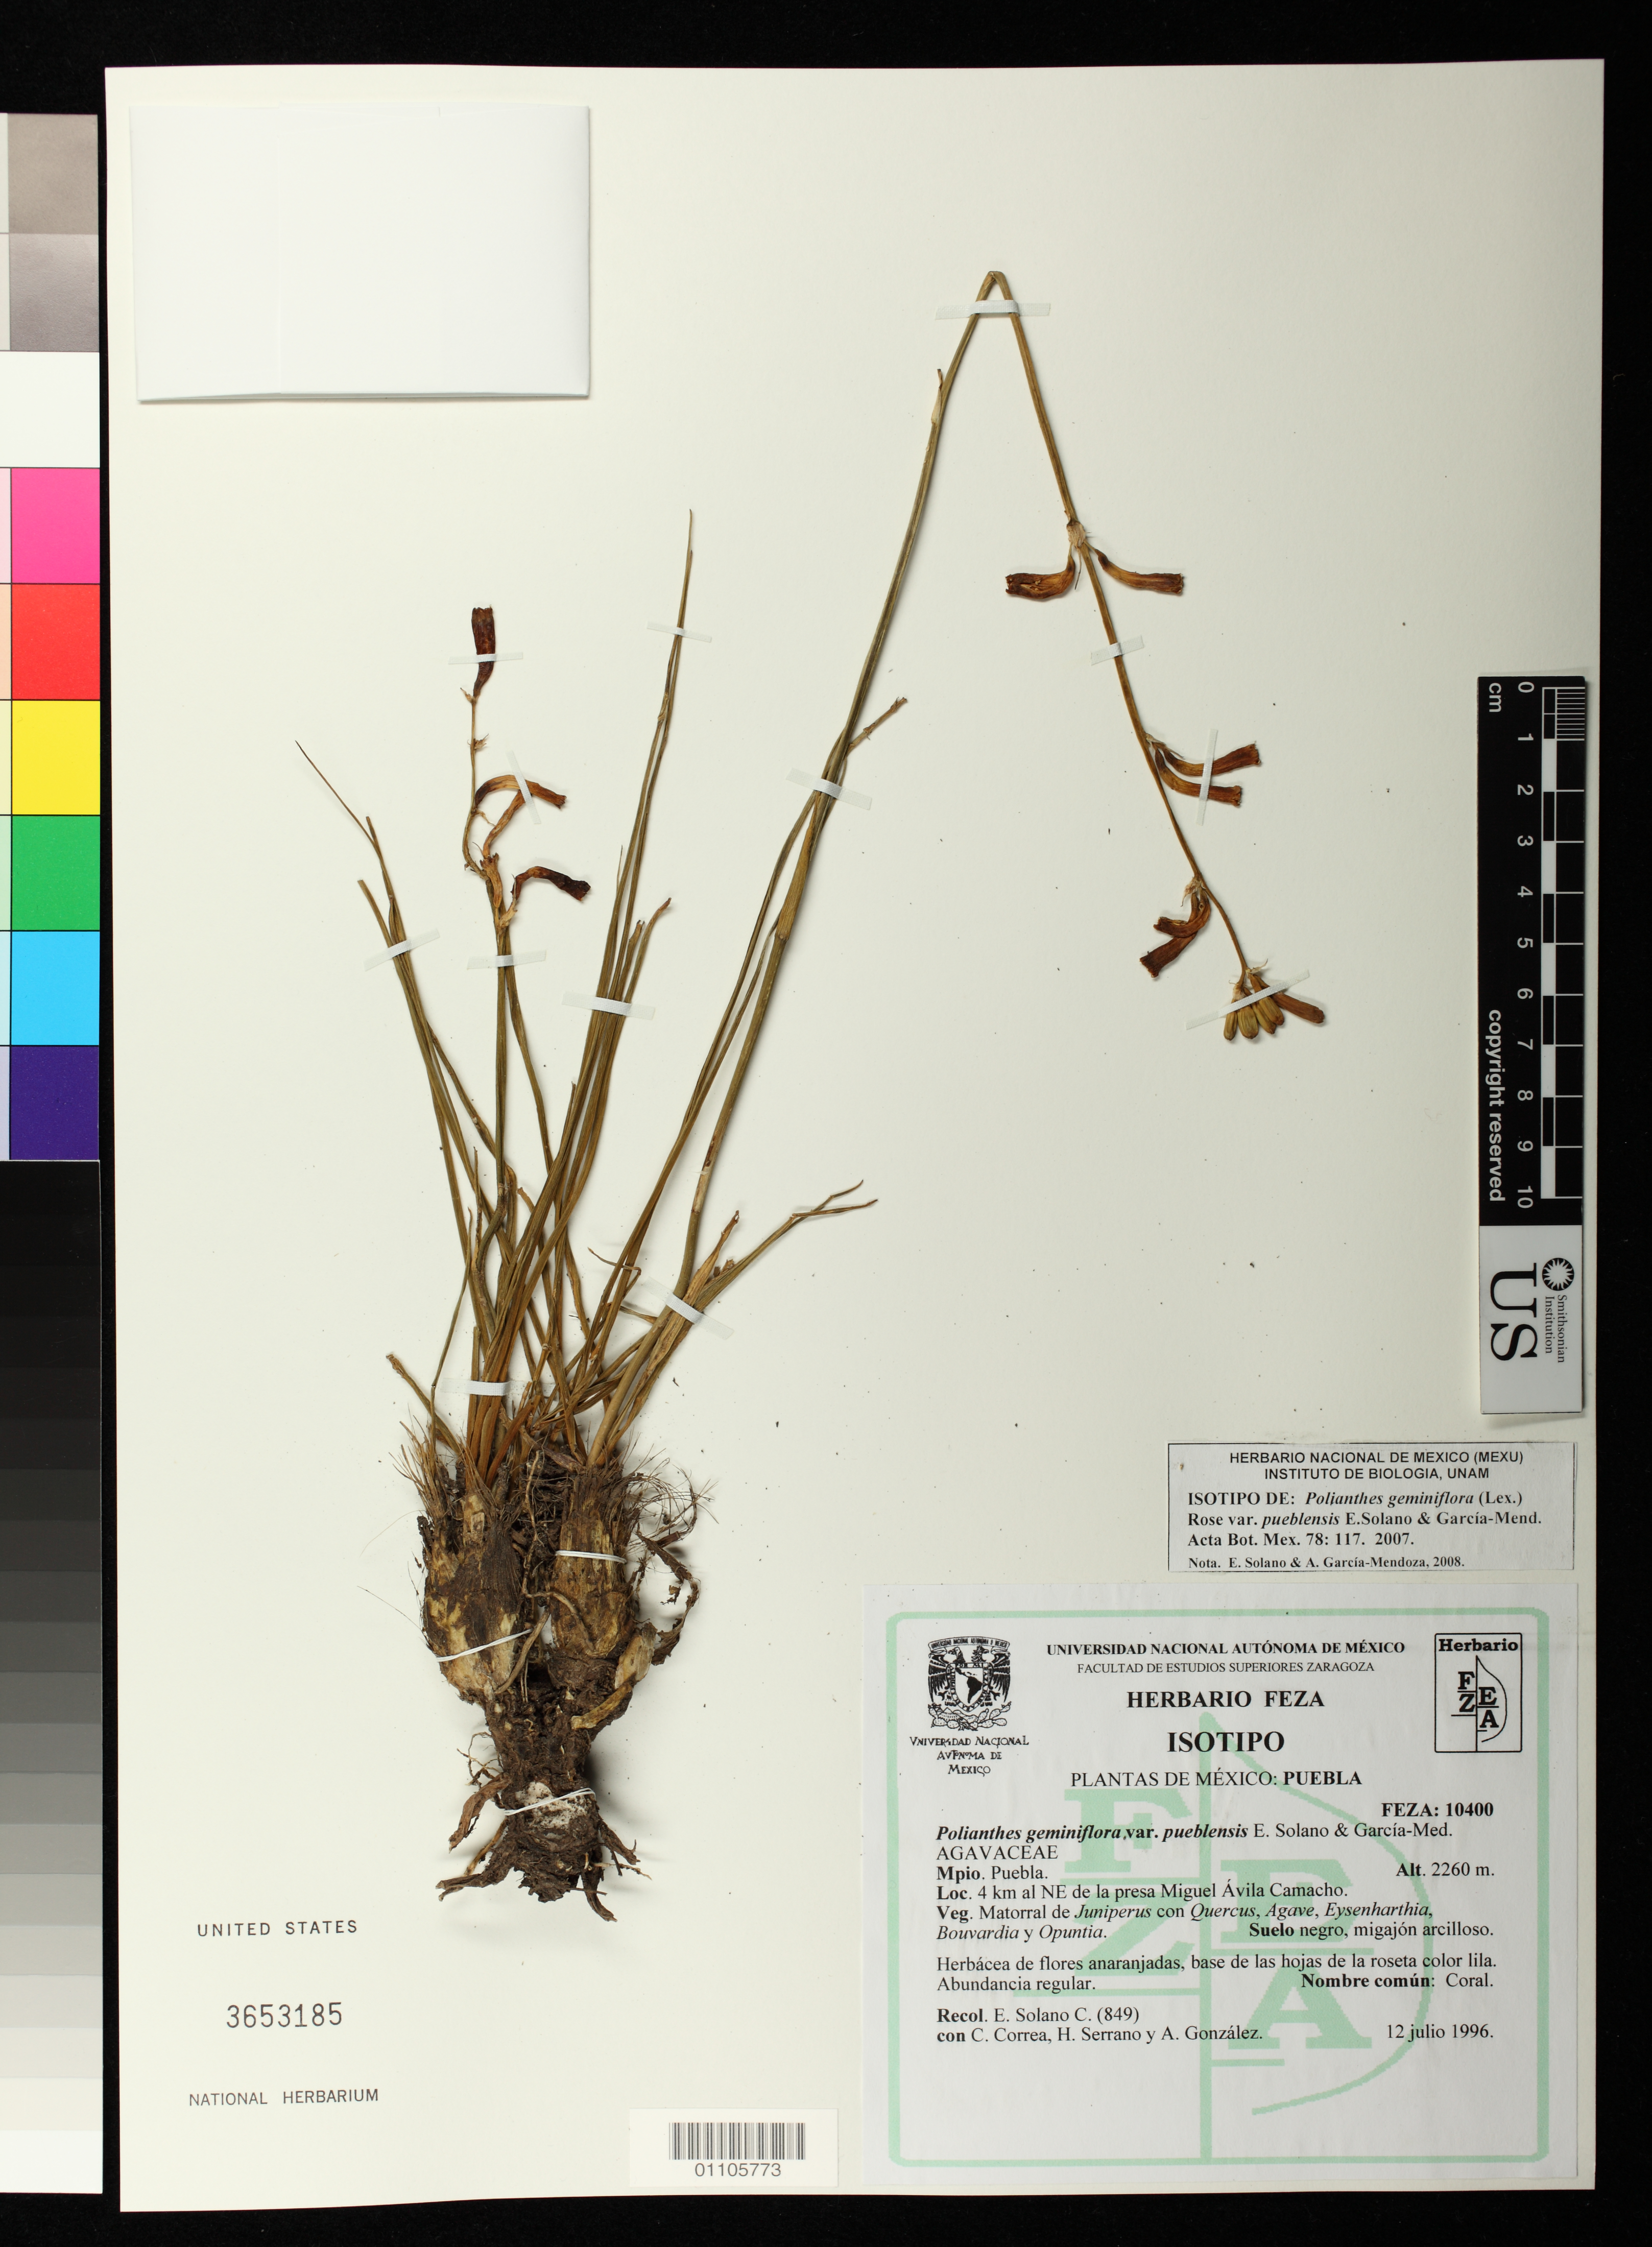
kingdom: Plantae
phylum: Tracheophyta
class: Liliopsida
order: Asparagales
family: Asparagaceae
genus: Polianthes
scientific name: Polianthes geminiflora var. pueblensis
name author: E. Solano & García-Mend.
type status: Isotype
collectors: E. Solano C., C. Correa, H. Serrano & A. C. González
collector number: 849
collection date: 1996-07-12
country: Mexico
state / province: Puebla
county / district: Puebla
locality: Mpio. Puebla, 4 km al NE de la presa Miguel Avila Camacho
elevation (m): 2260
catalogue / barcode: US 3653185